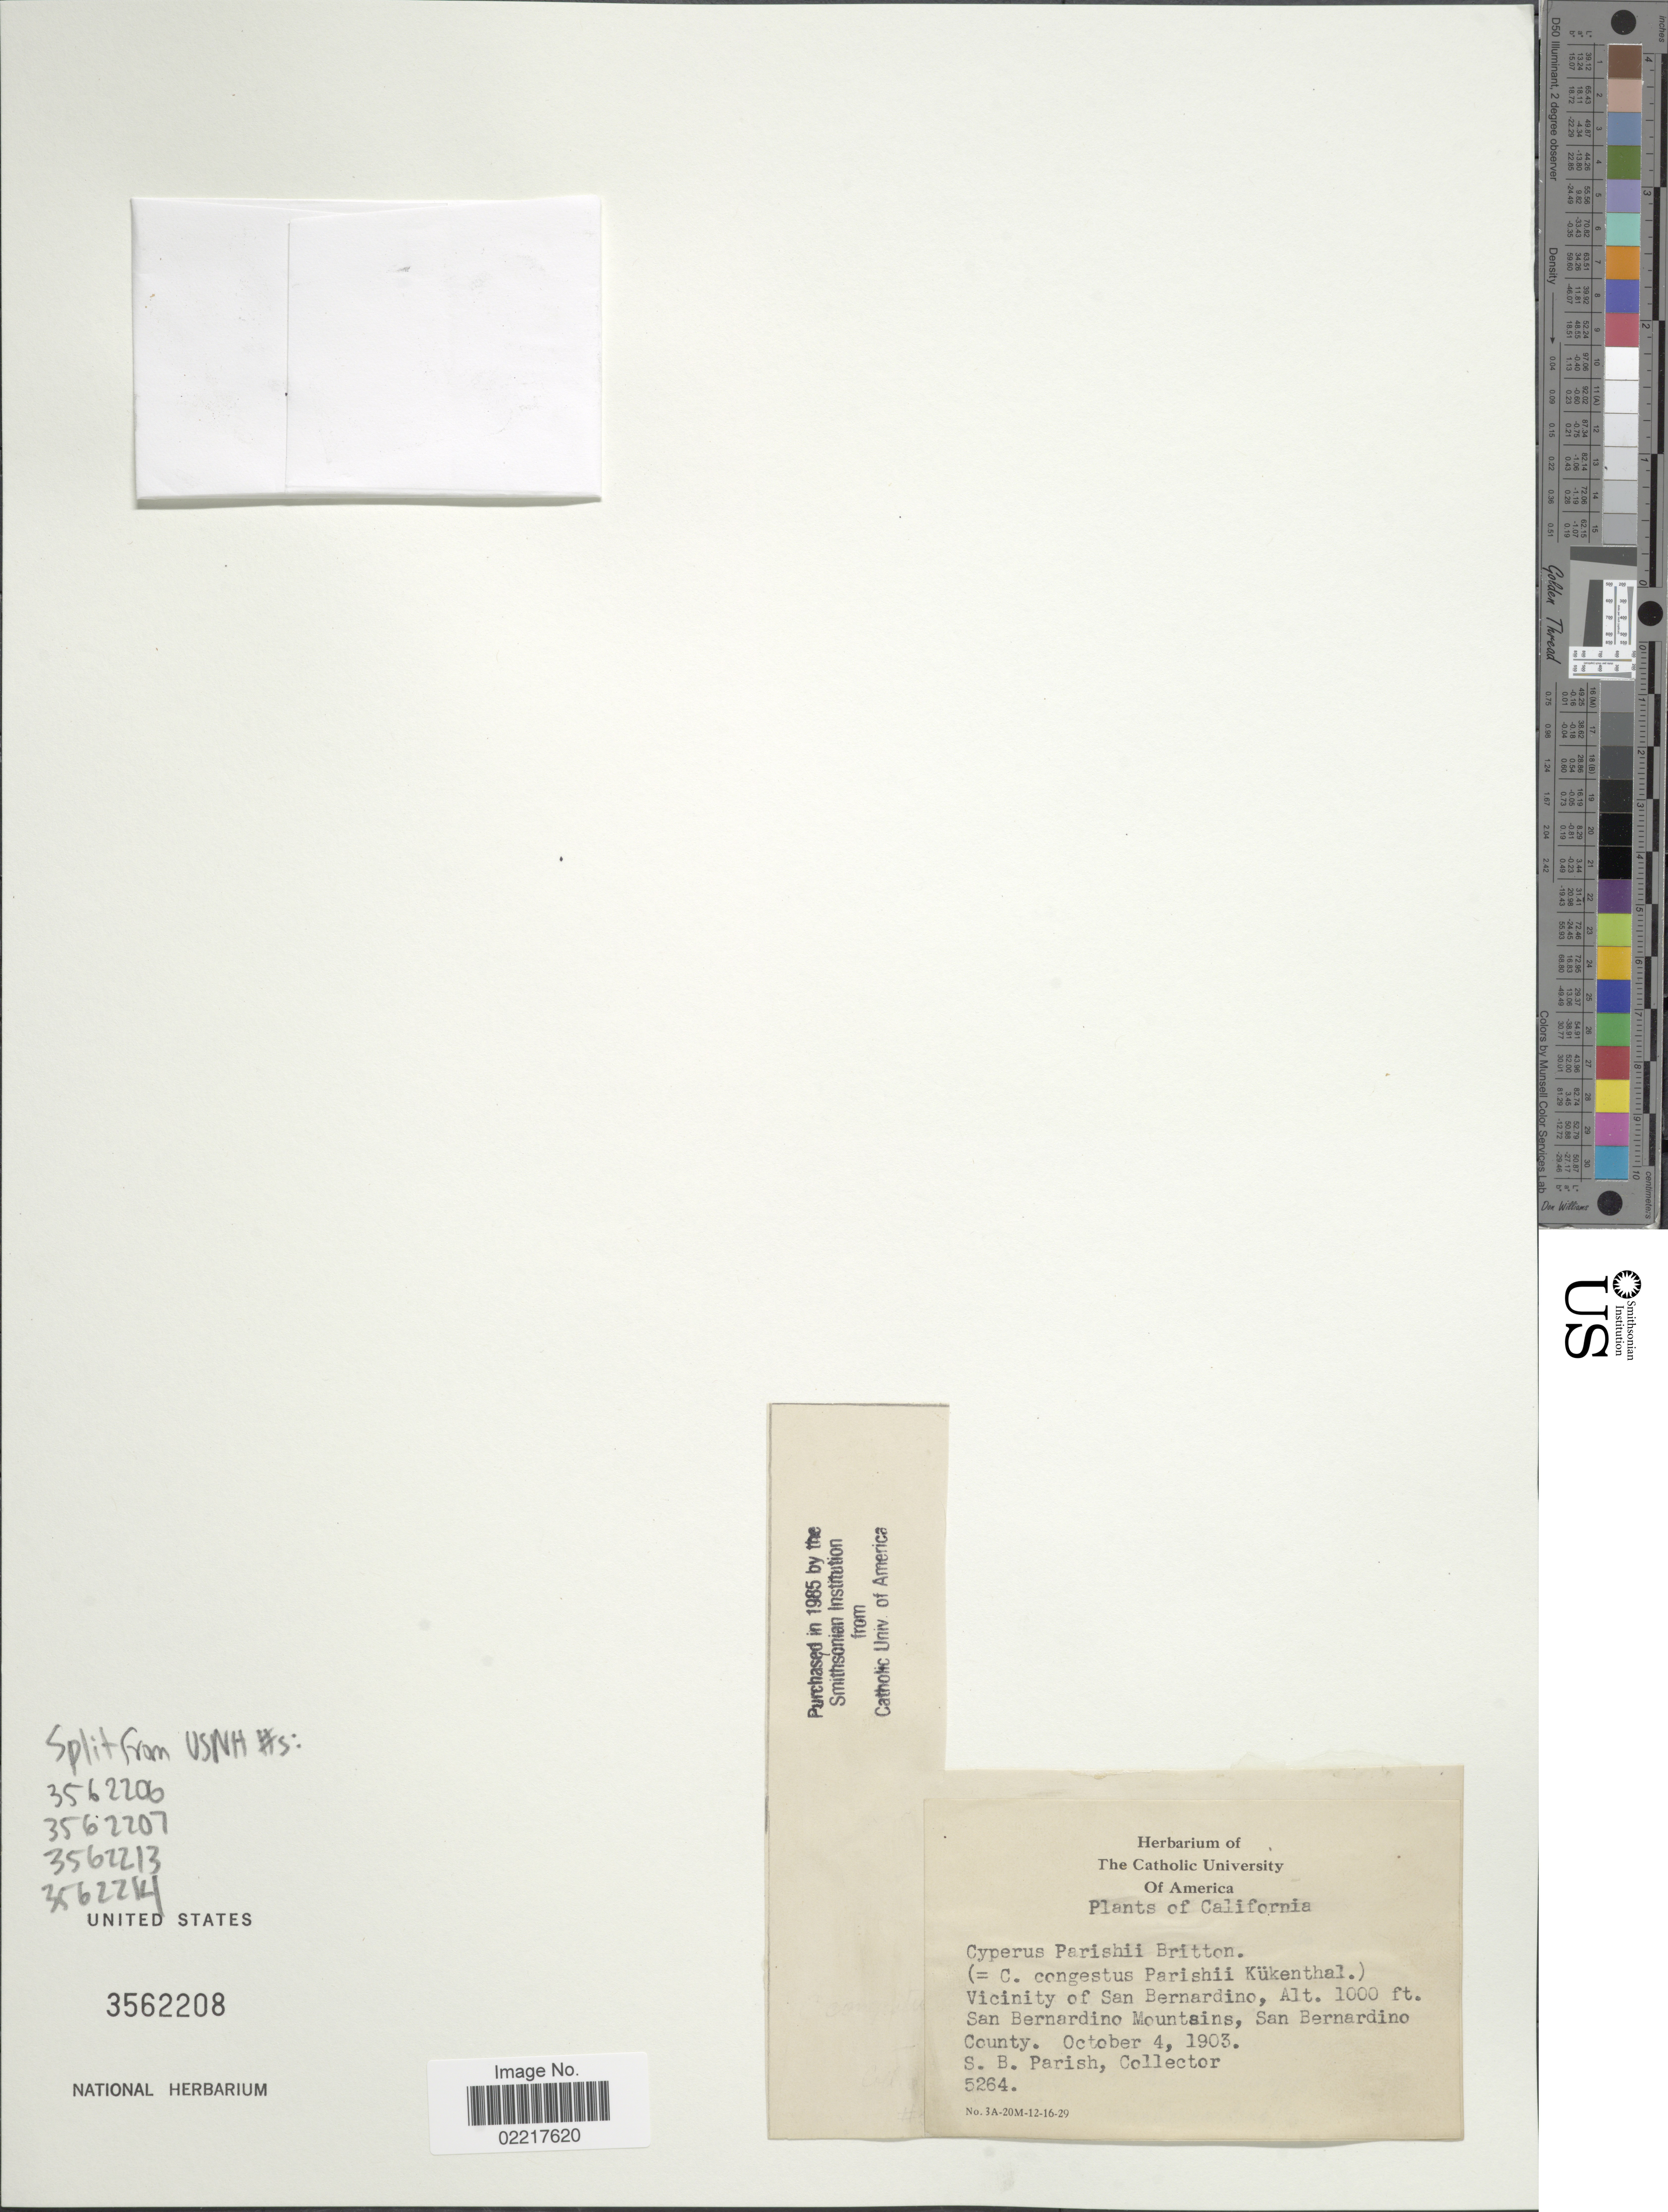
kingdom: Plantae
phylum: Tracheophyta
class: Liliopsida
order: Poales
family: Cyperaceae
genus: Cyperus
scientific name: Cyperus parishii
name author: Britton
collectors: S. B. Parish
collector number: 5264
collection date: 1903-10-04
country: United States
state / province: California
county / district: San Bernardino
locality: Vicinity of San Bernardino, San Bernardino Mountains, San Bernardino County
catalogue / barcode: US 3562208